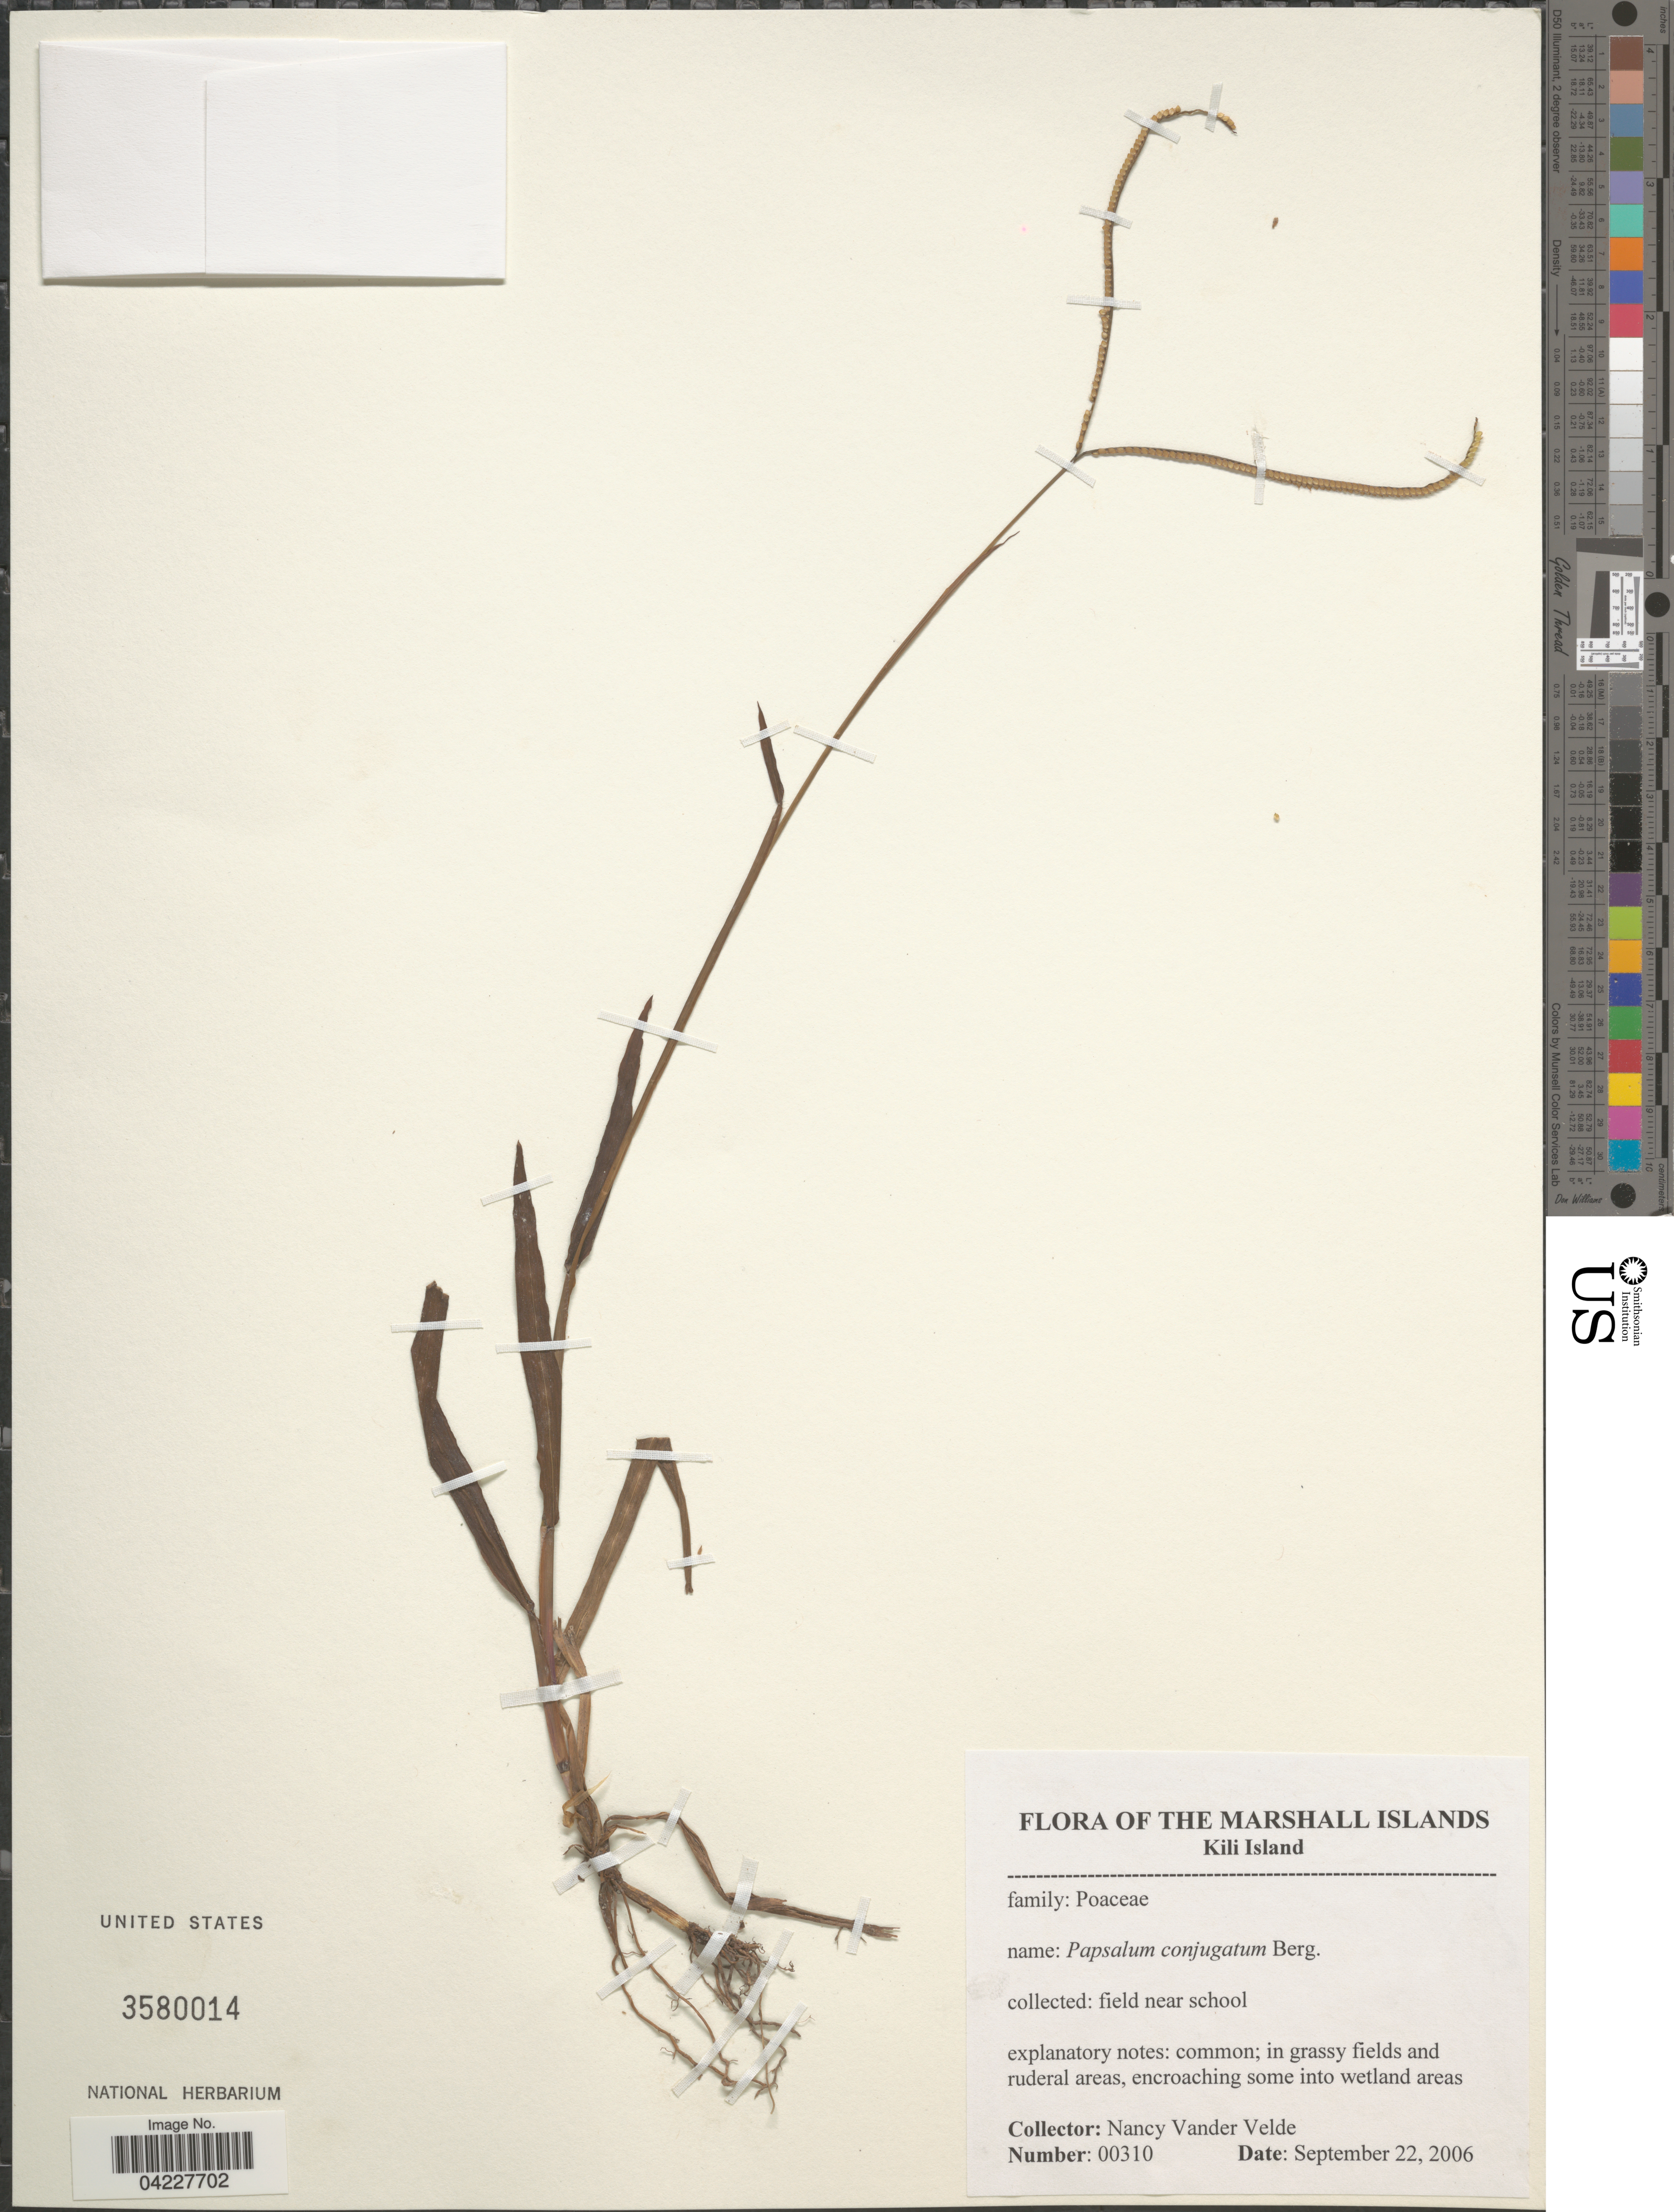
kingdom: Plantae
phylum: Tracheophyta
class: Liliopsida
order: Poales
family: Poaceae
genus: Paspalum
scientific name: Paspalum conjugatum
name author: P.J. Bergius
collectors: N. Vander Velde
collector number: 00310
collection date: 2006-09-22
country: Marshall Islands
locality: Kili Island. Field near school.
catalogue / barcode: US 3580014